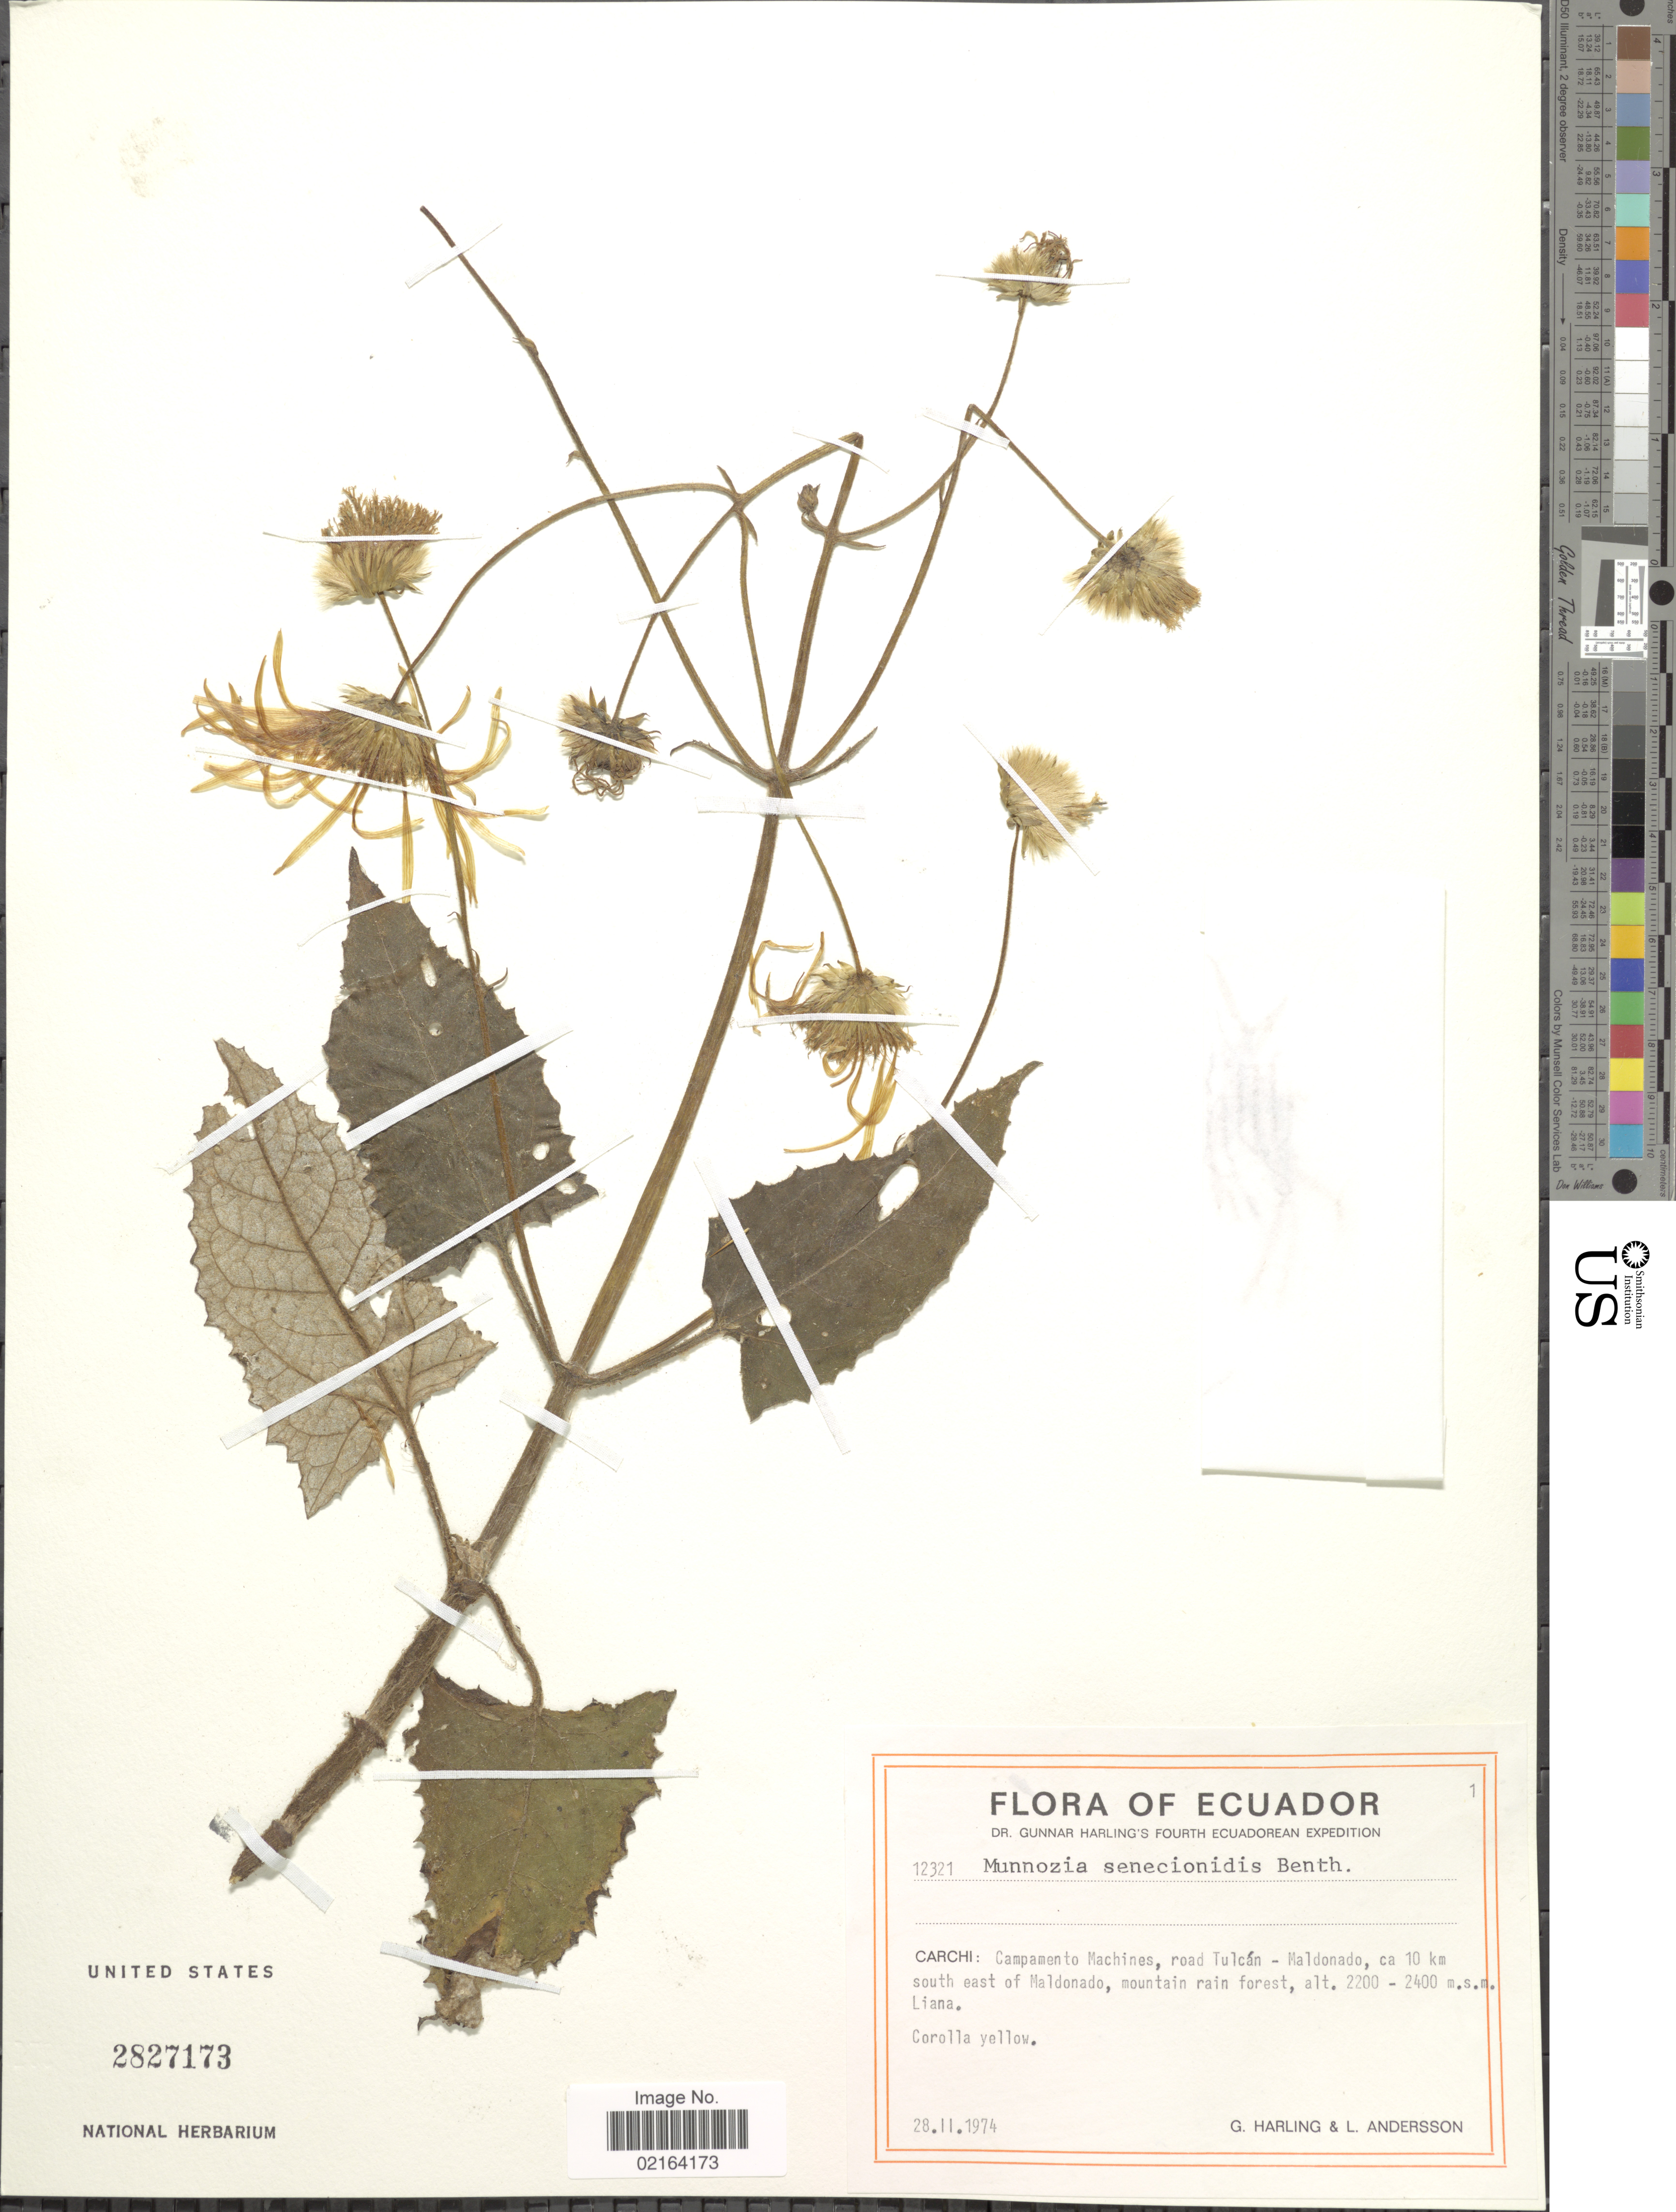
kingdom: Plantae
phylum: Tracheophyta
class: Magnoliopsida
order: Asterales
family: Asteraceae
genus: Munnozia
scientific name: Munnozia senecionidis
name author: Benth.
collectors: G. Harling & L. Andersson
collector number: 12321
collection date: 1974-02-28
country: Ecuador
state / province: Carchi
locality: Carchi: Campamento Machines, road Tulcan - Maldonaldo, 10 km south east of Maldonaldo, mountain rain forest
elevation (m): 2200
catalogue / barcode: US 2827173